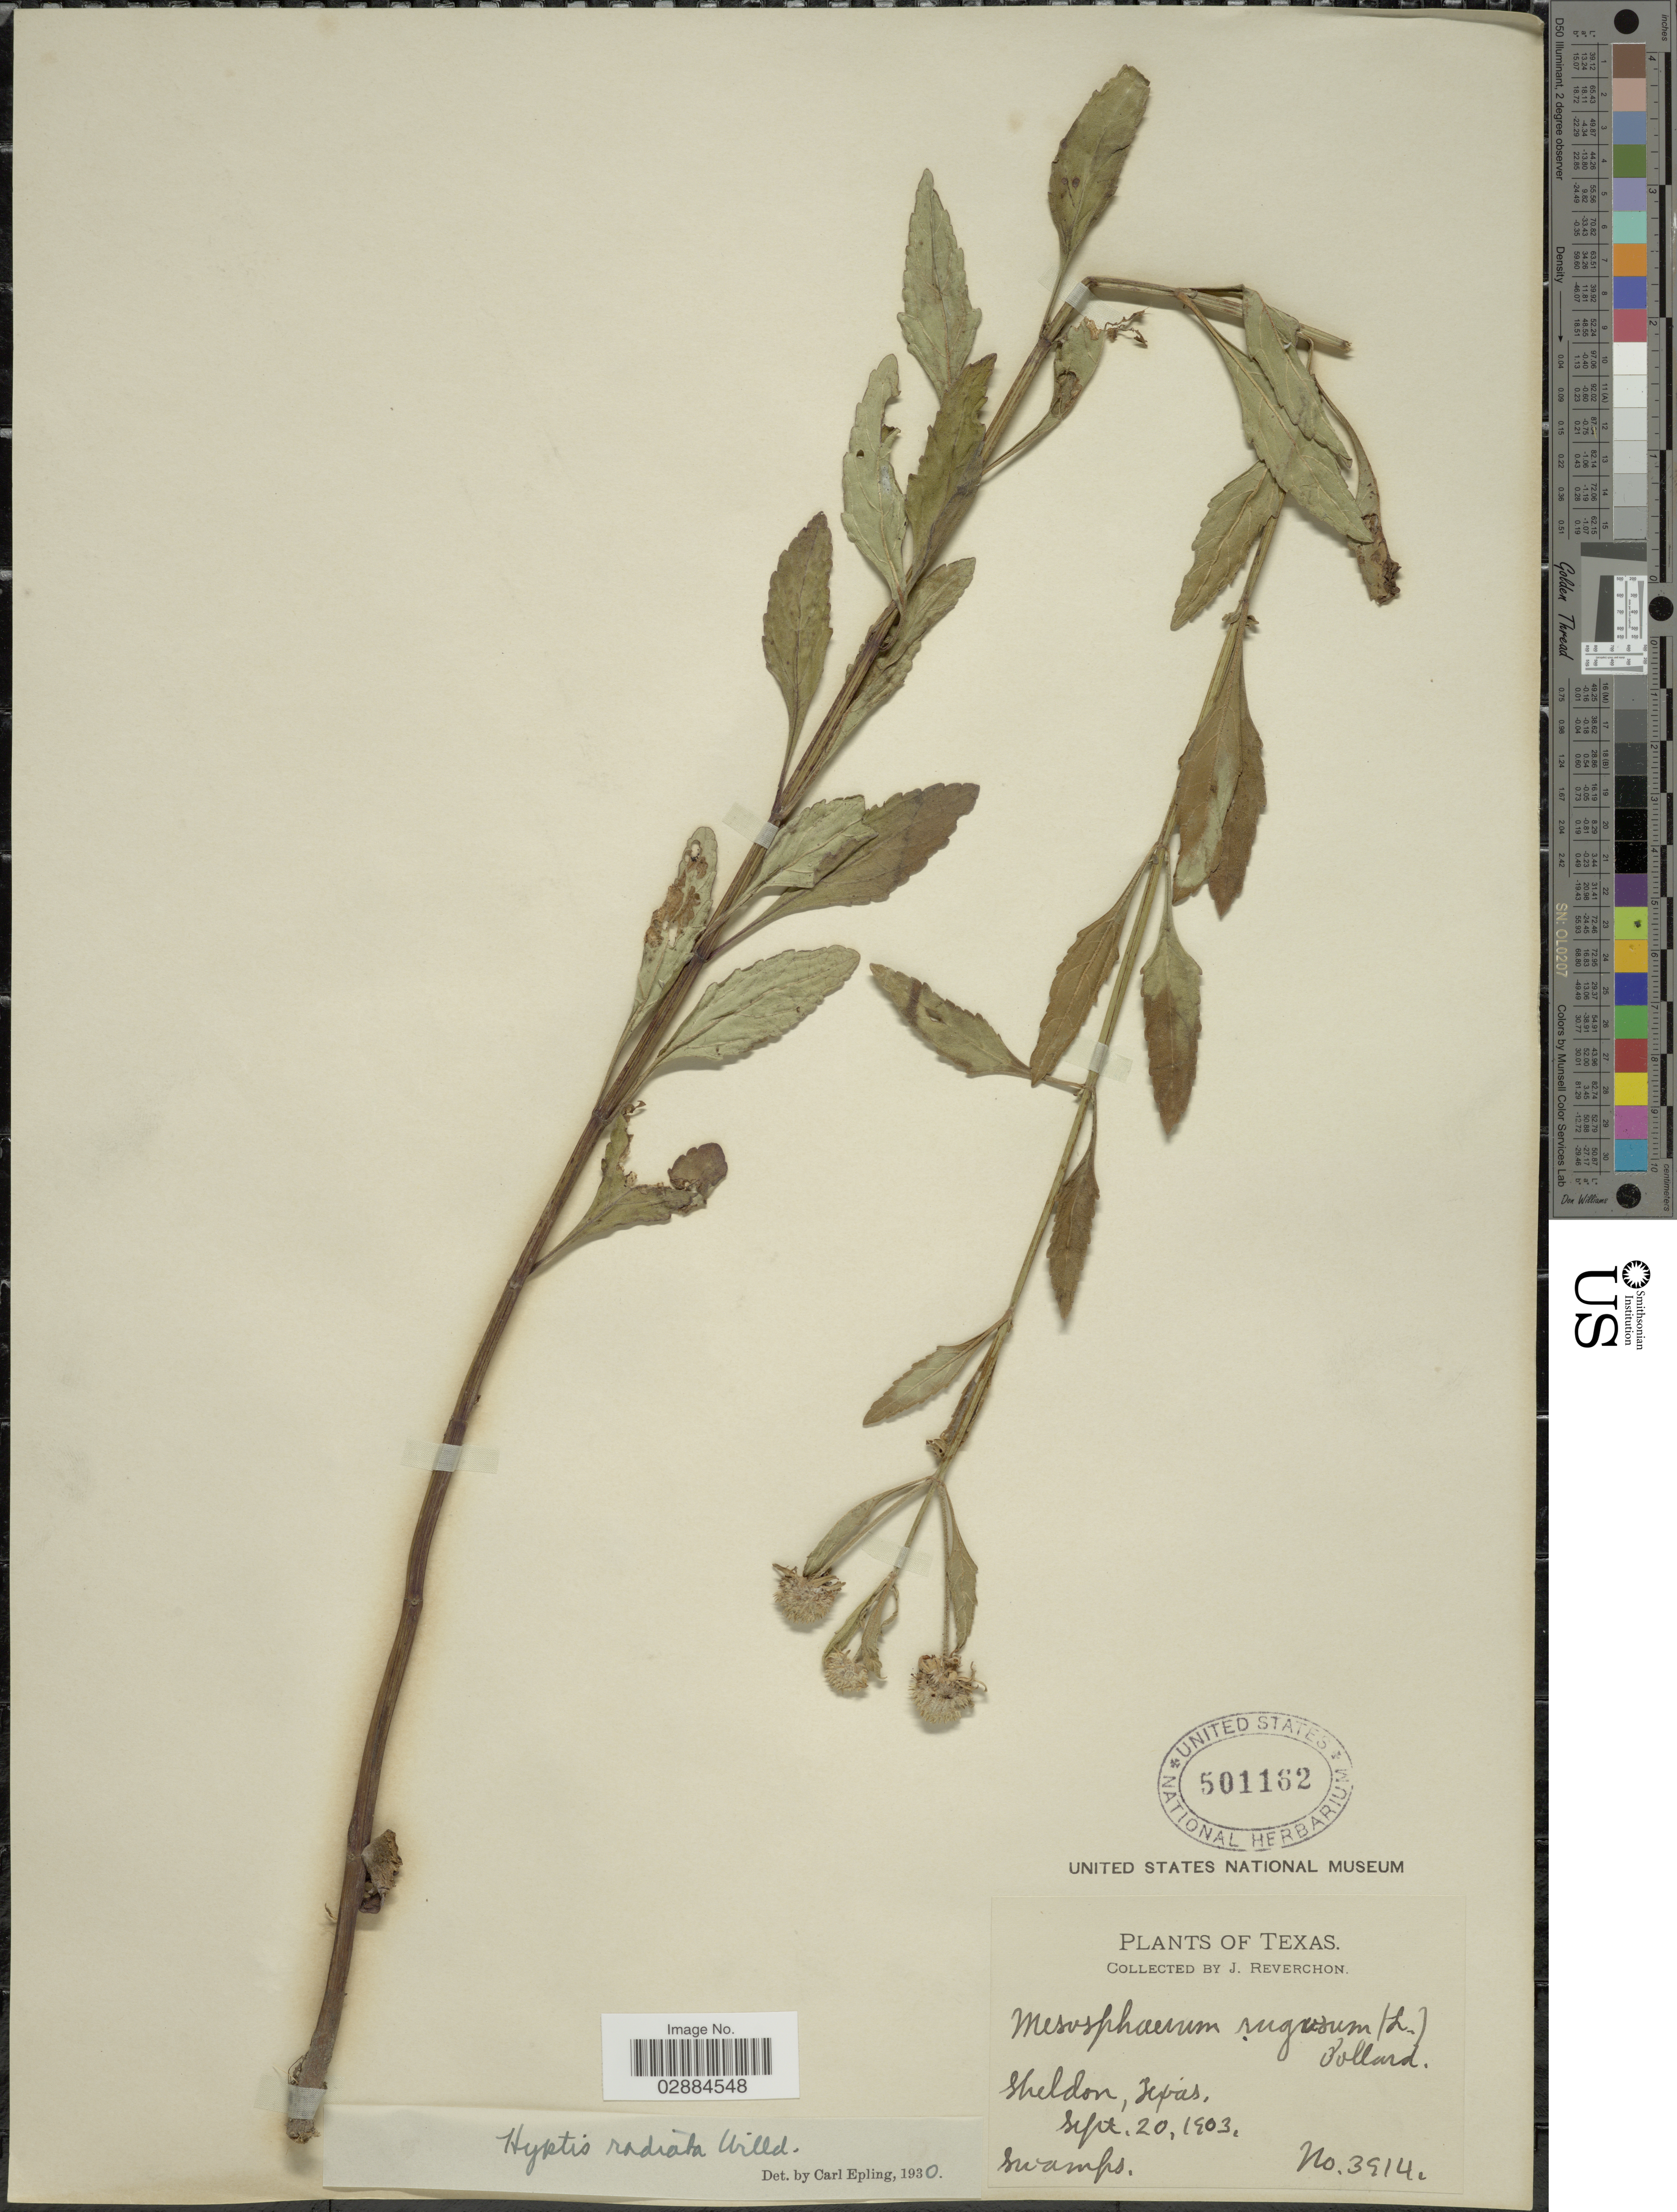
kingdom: Plantae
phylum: Tracheophyta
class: Magnoliopsida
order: Lamiales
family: Lamiaceae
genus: Hyptis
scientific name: Hyptis radiata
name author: Kunth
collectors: J. Reverchon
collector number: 3914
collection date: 1903-09-20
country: United States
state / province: Texas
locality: Sheldon, Texas.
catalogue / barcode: US 501162